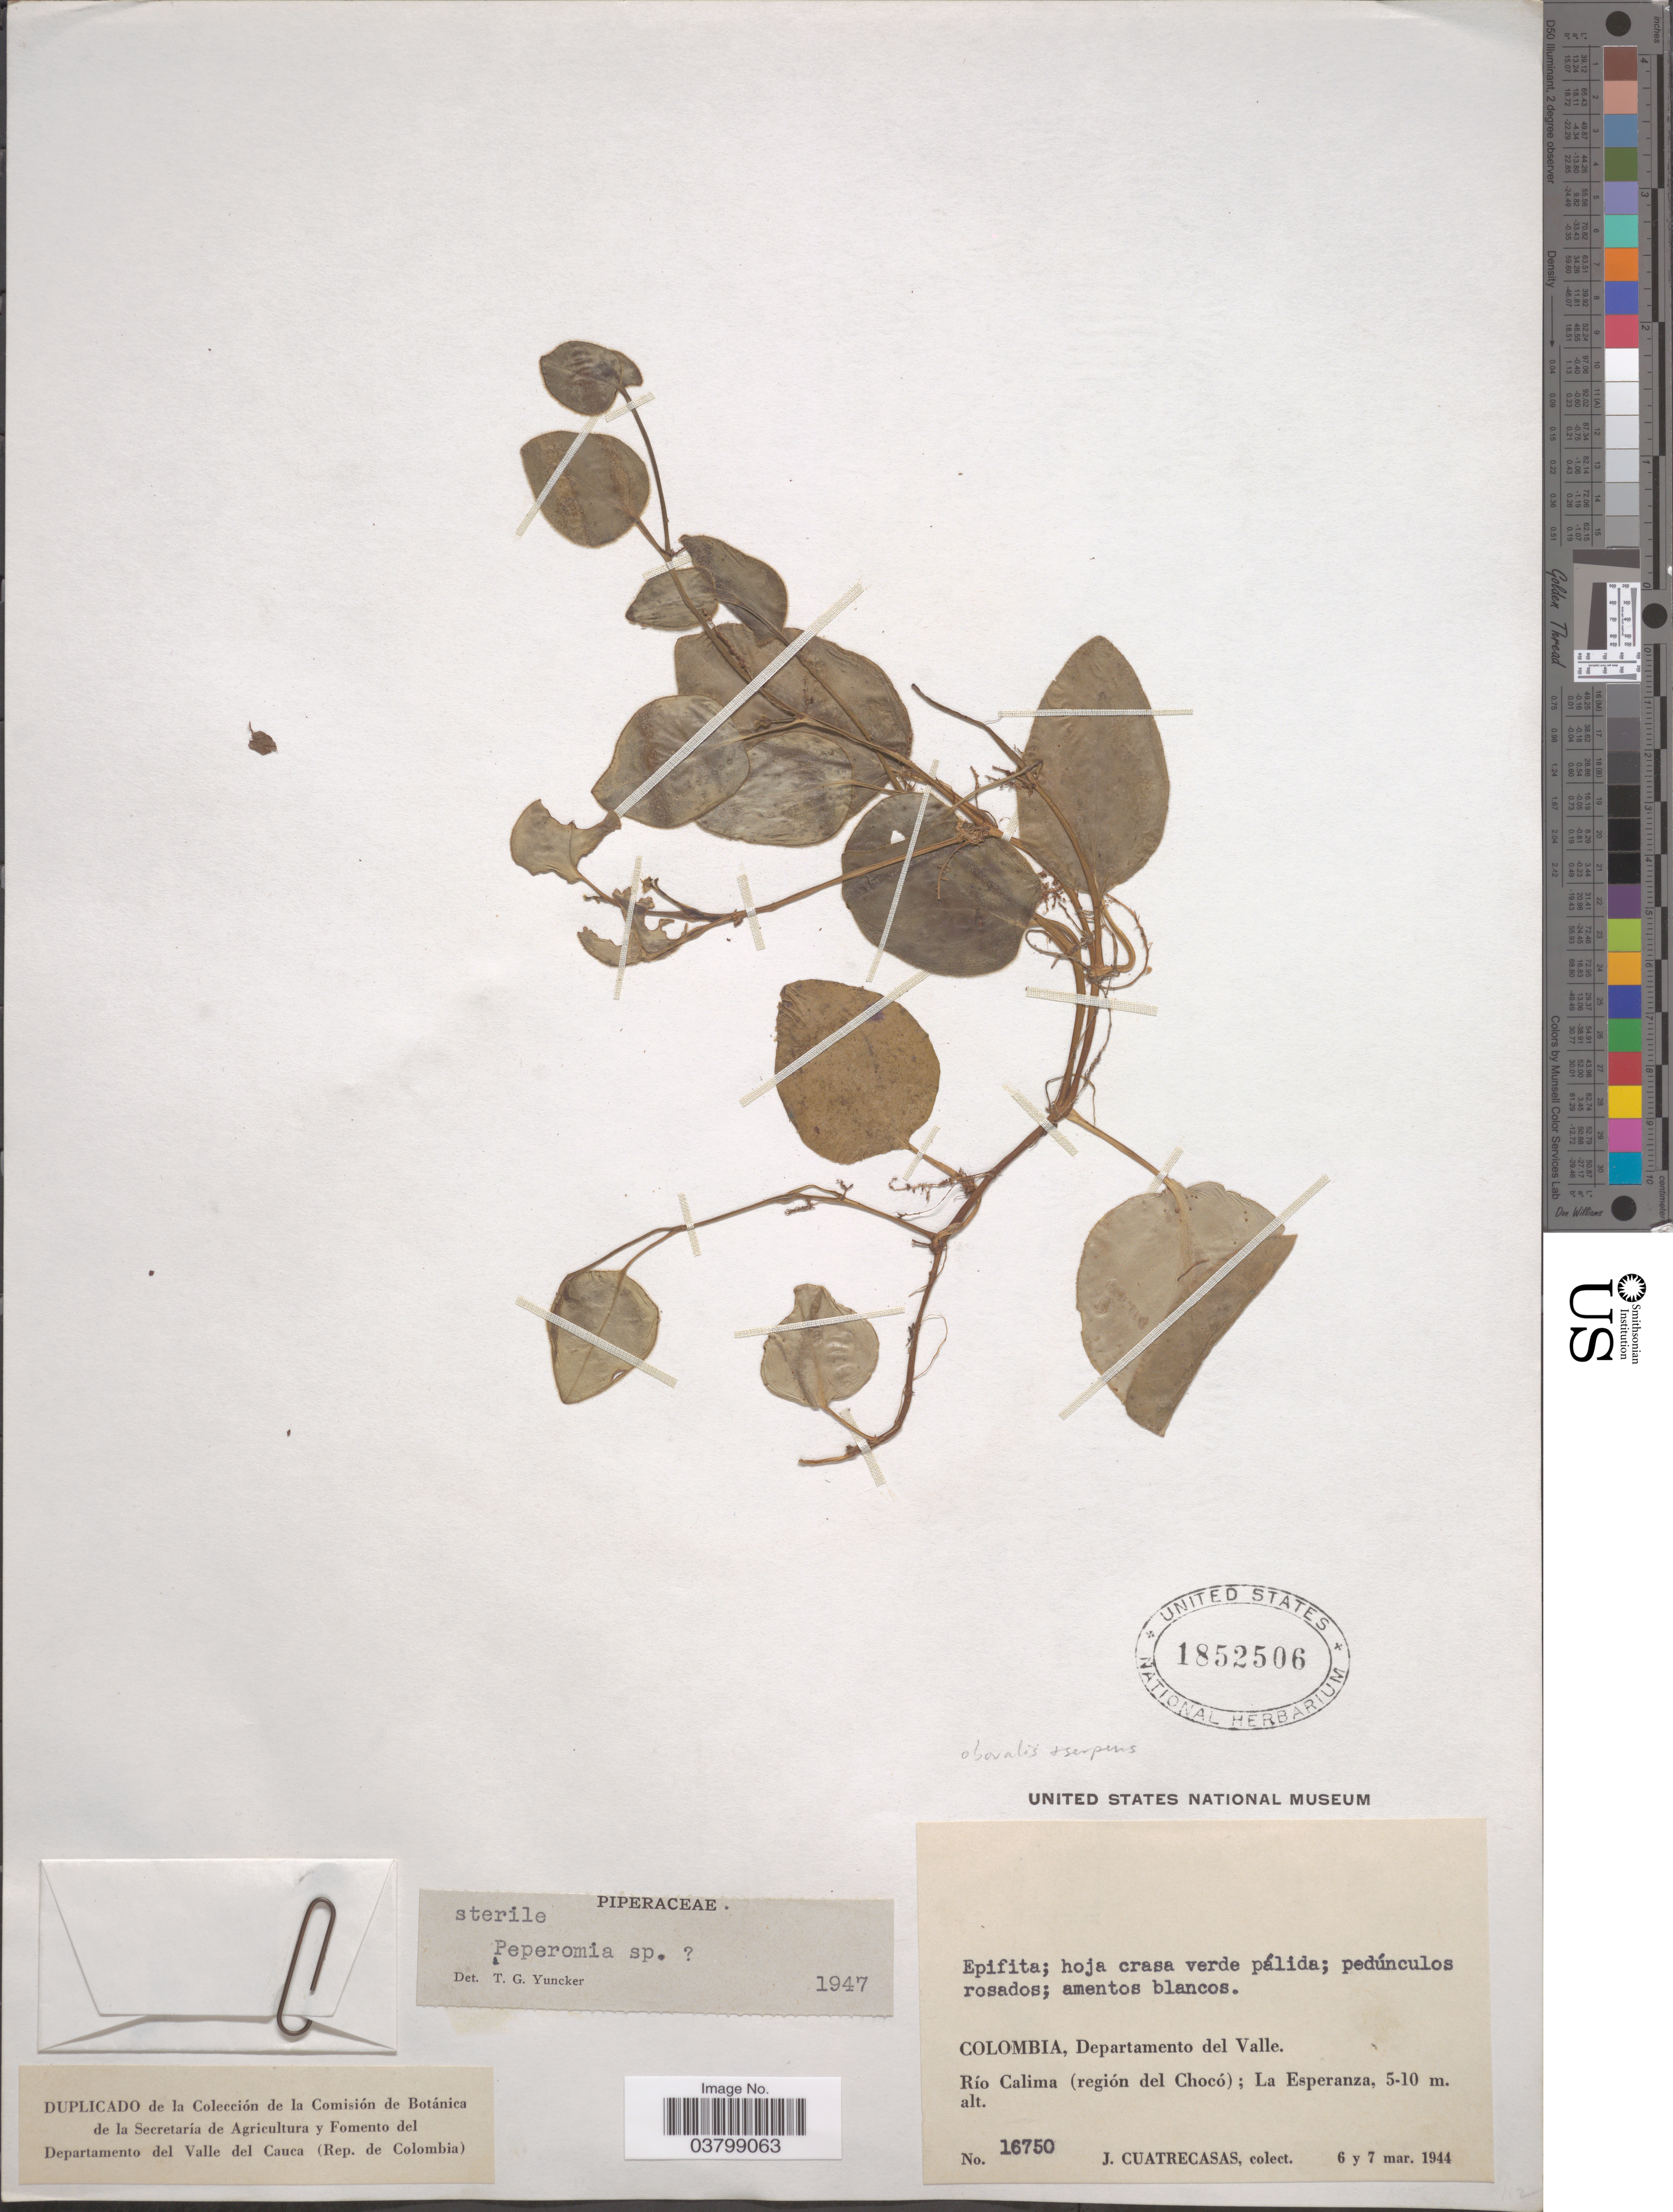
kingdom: Plantae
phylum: Tracheophyta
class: Magnoliopsida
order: Piperales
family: Piperaceae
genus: Peperomia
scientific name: Peperomia ciliaris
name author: C. DC.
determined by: Jiménez, José Estaban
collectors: J. Cuatrecasas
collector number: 16750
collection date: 1944-03-06/1944-03-07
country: Colombia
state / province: Valle del Cauca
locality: Departamento del Valle. Río Calima (región del Chocó); La Esperanza.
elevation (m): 5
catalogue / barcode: US 1852506